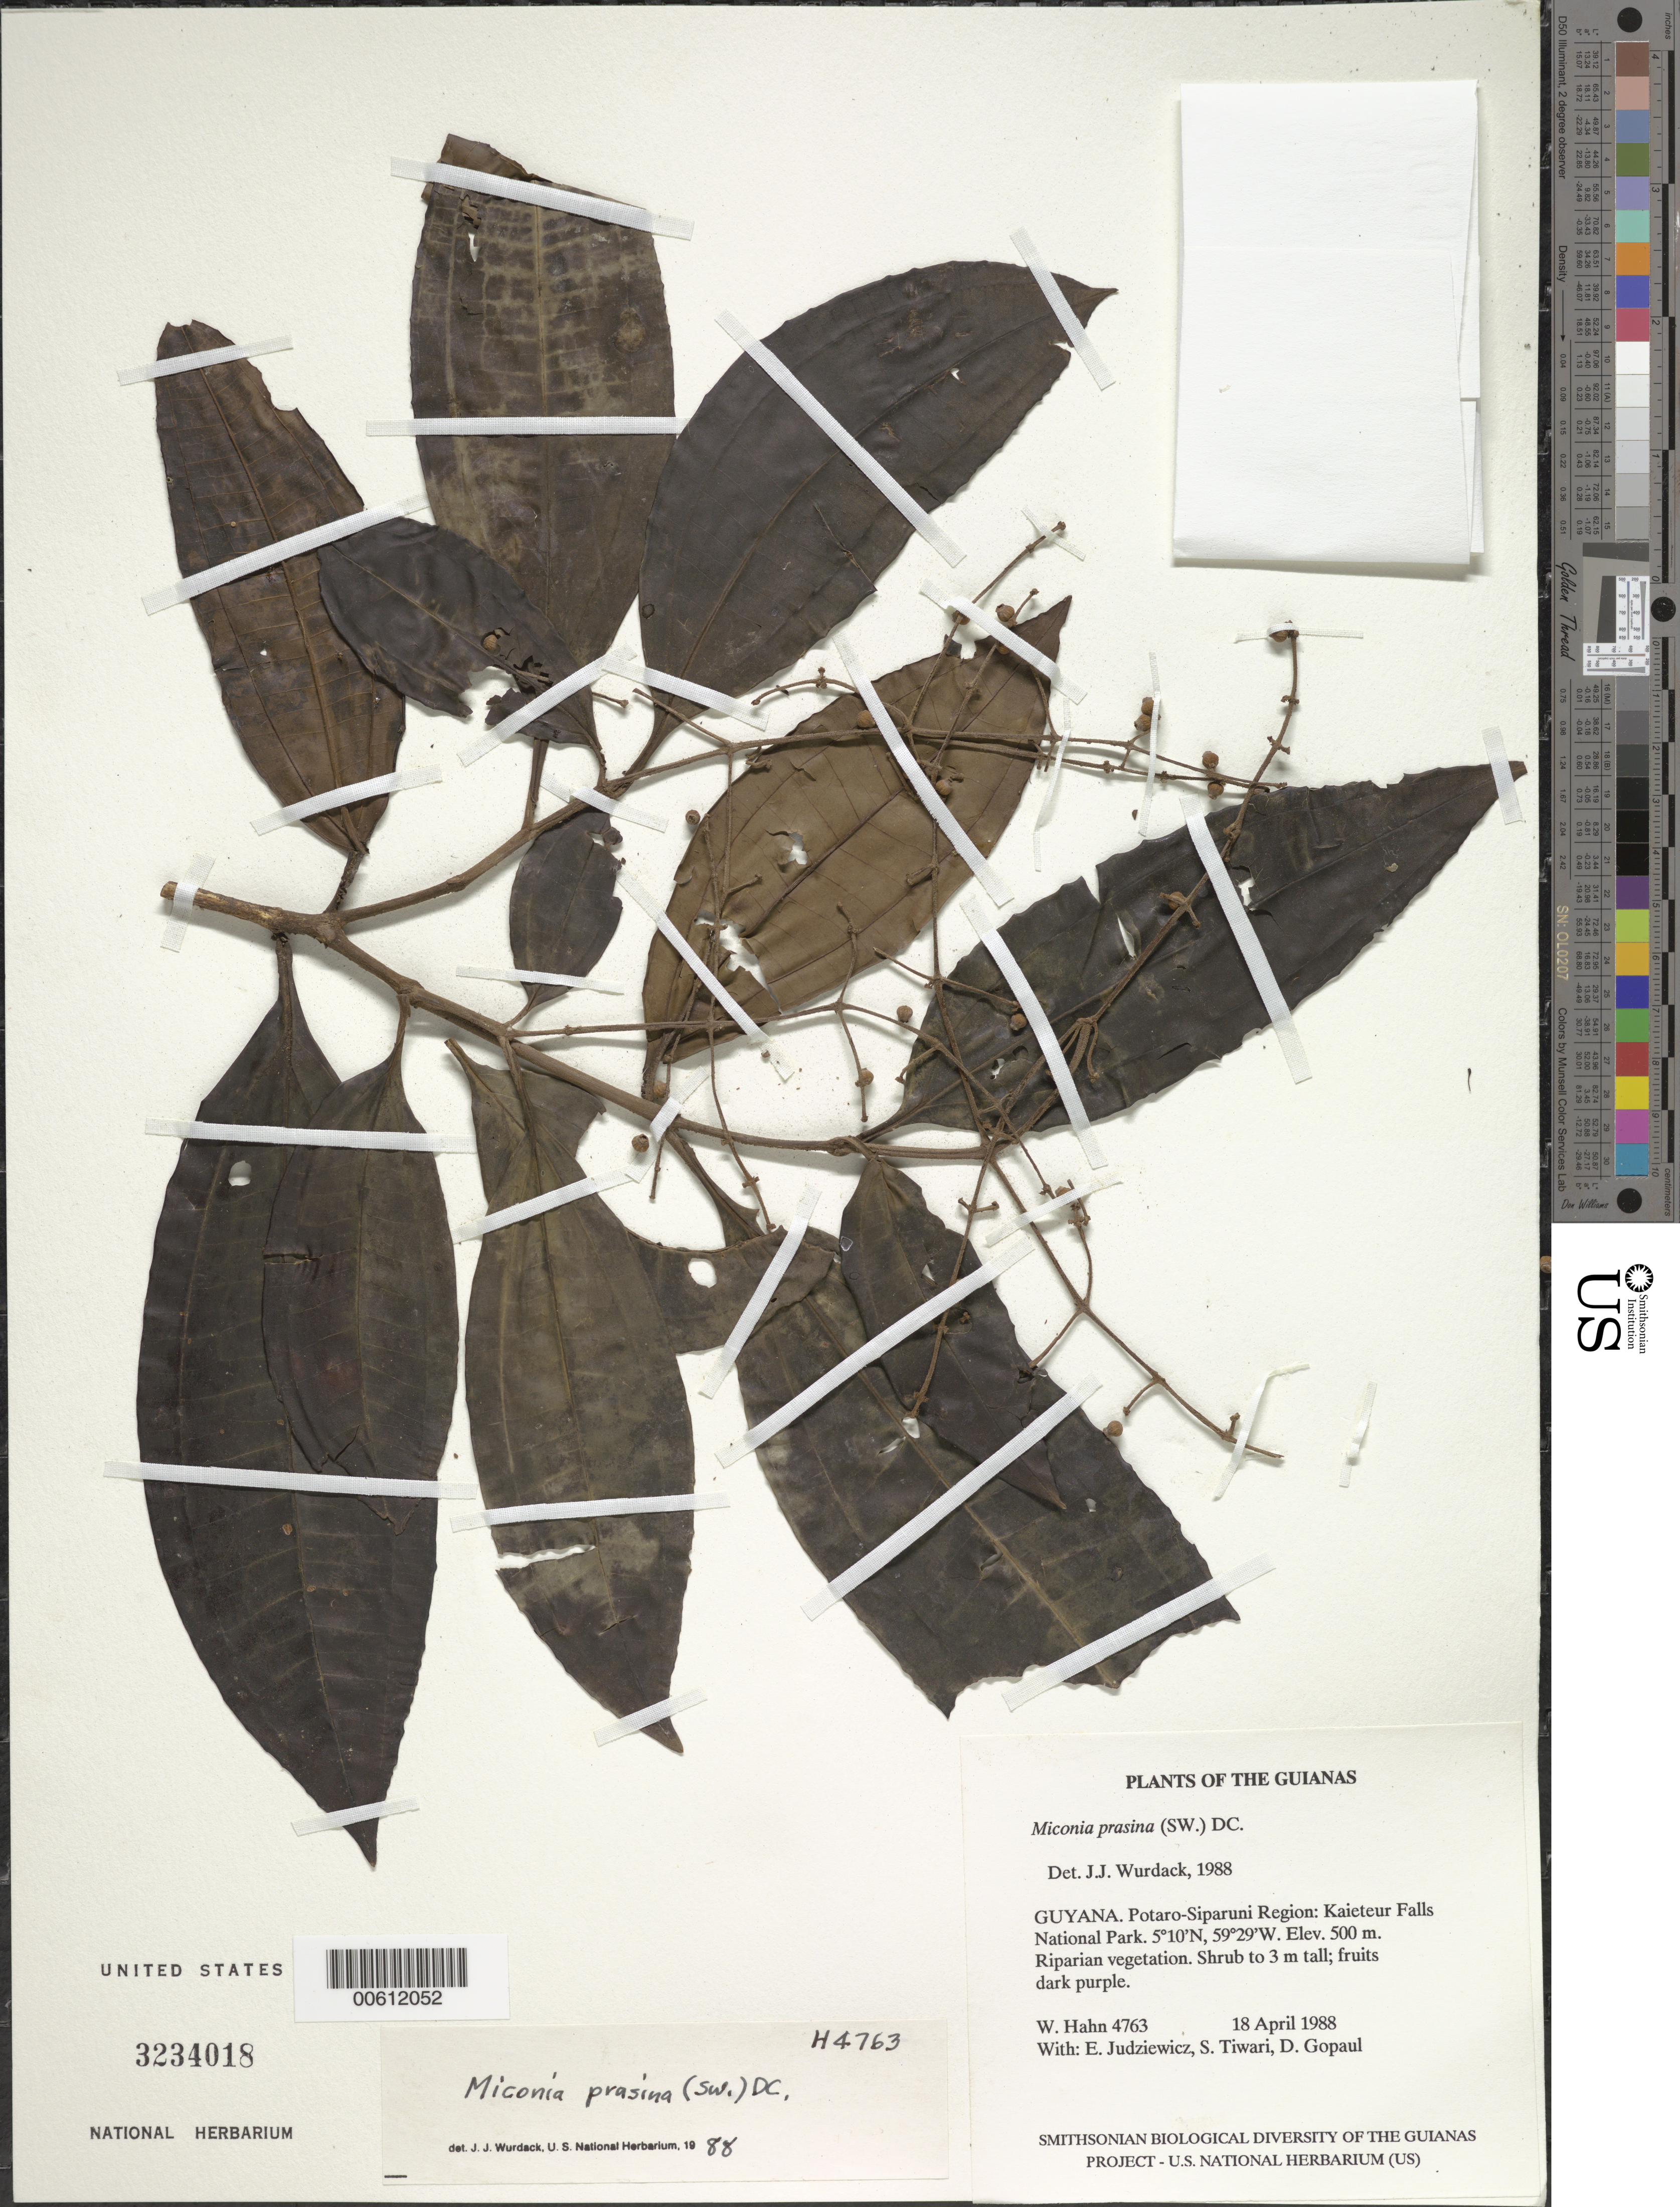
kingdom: Plantae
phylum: Tracheophyta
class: Magnoliopsida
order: Myrtales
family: Melastomataceae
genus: Miconia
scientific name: Miconia prasina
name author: (Sw.) DC.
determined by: Wurdack, John J., (US), US (UNITED STATES)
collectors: W. Hahn, E. J. Judziewicz, S. Tiwari & D. Gopaul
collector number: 4763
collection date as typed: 18 April 1988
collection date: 1988-04-18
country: Guyana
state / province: Potaro-Siparuni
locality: Kaieteur Falls National Park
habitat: Riparian vegetation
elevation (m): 500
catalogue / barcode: US 3234018